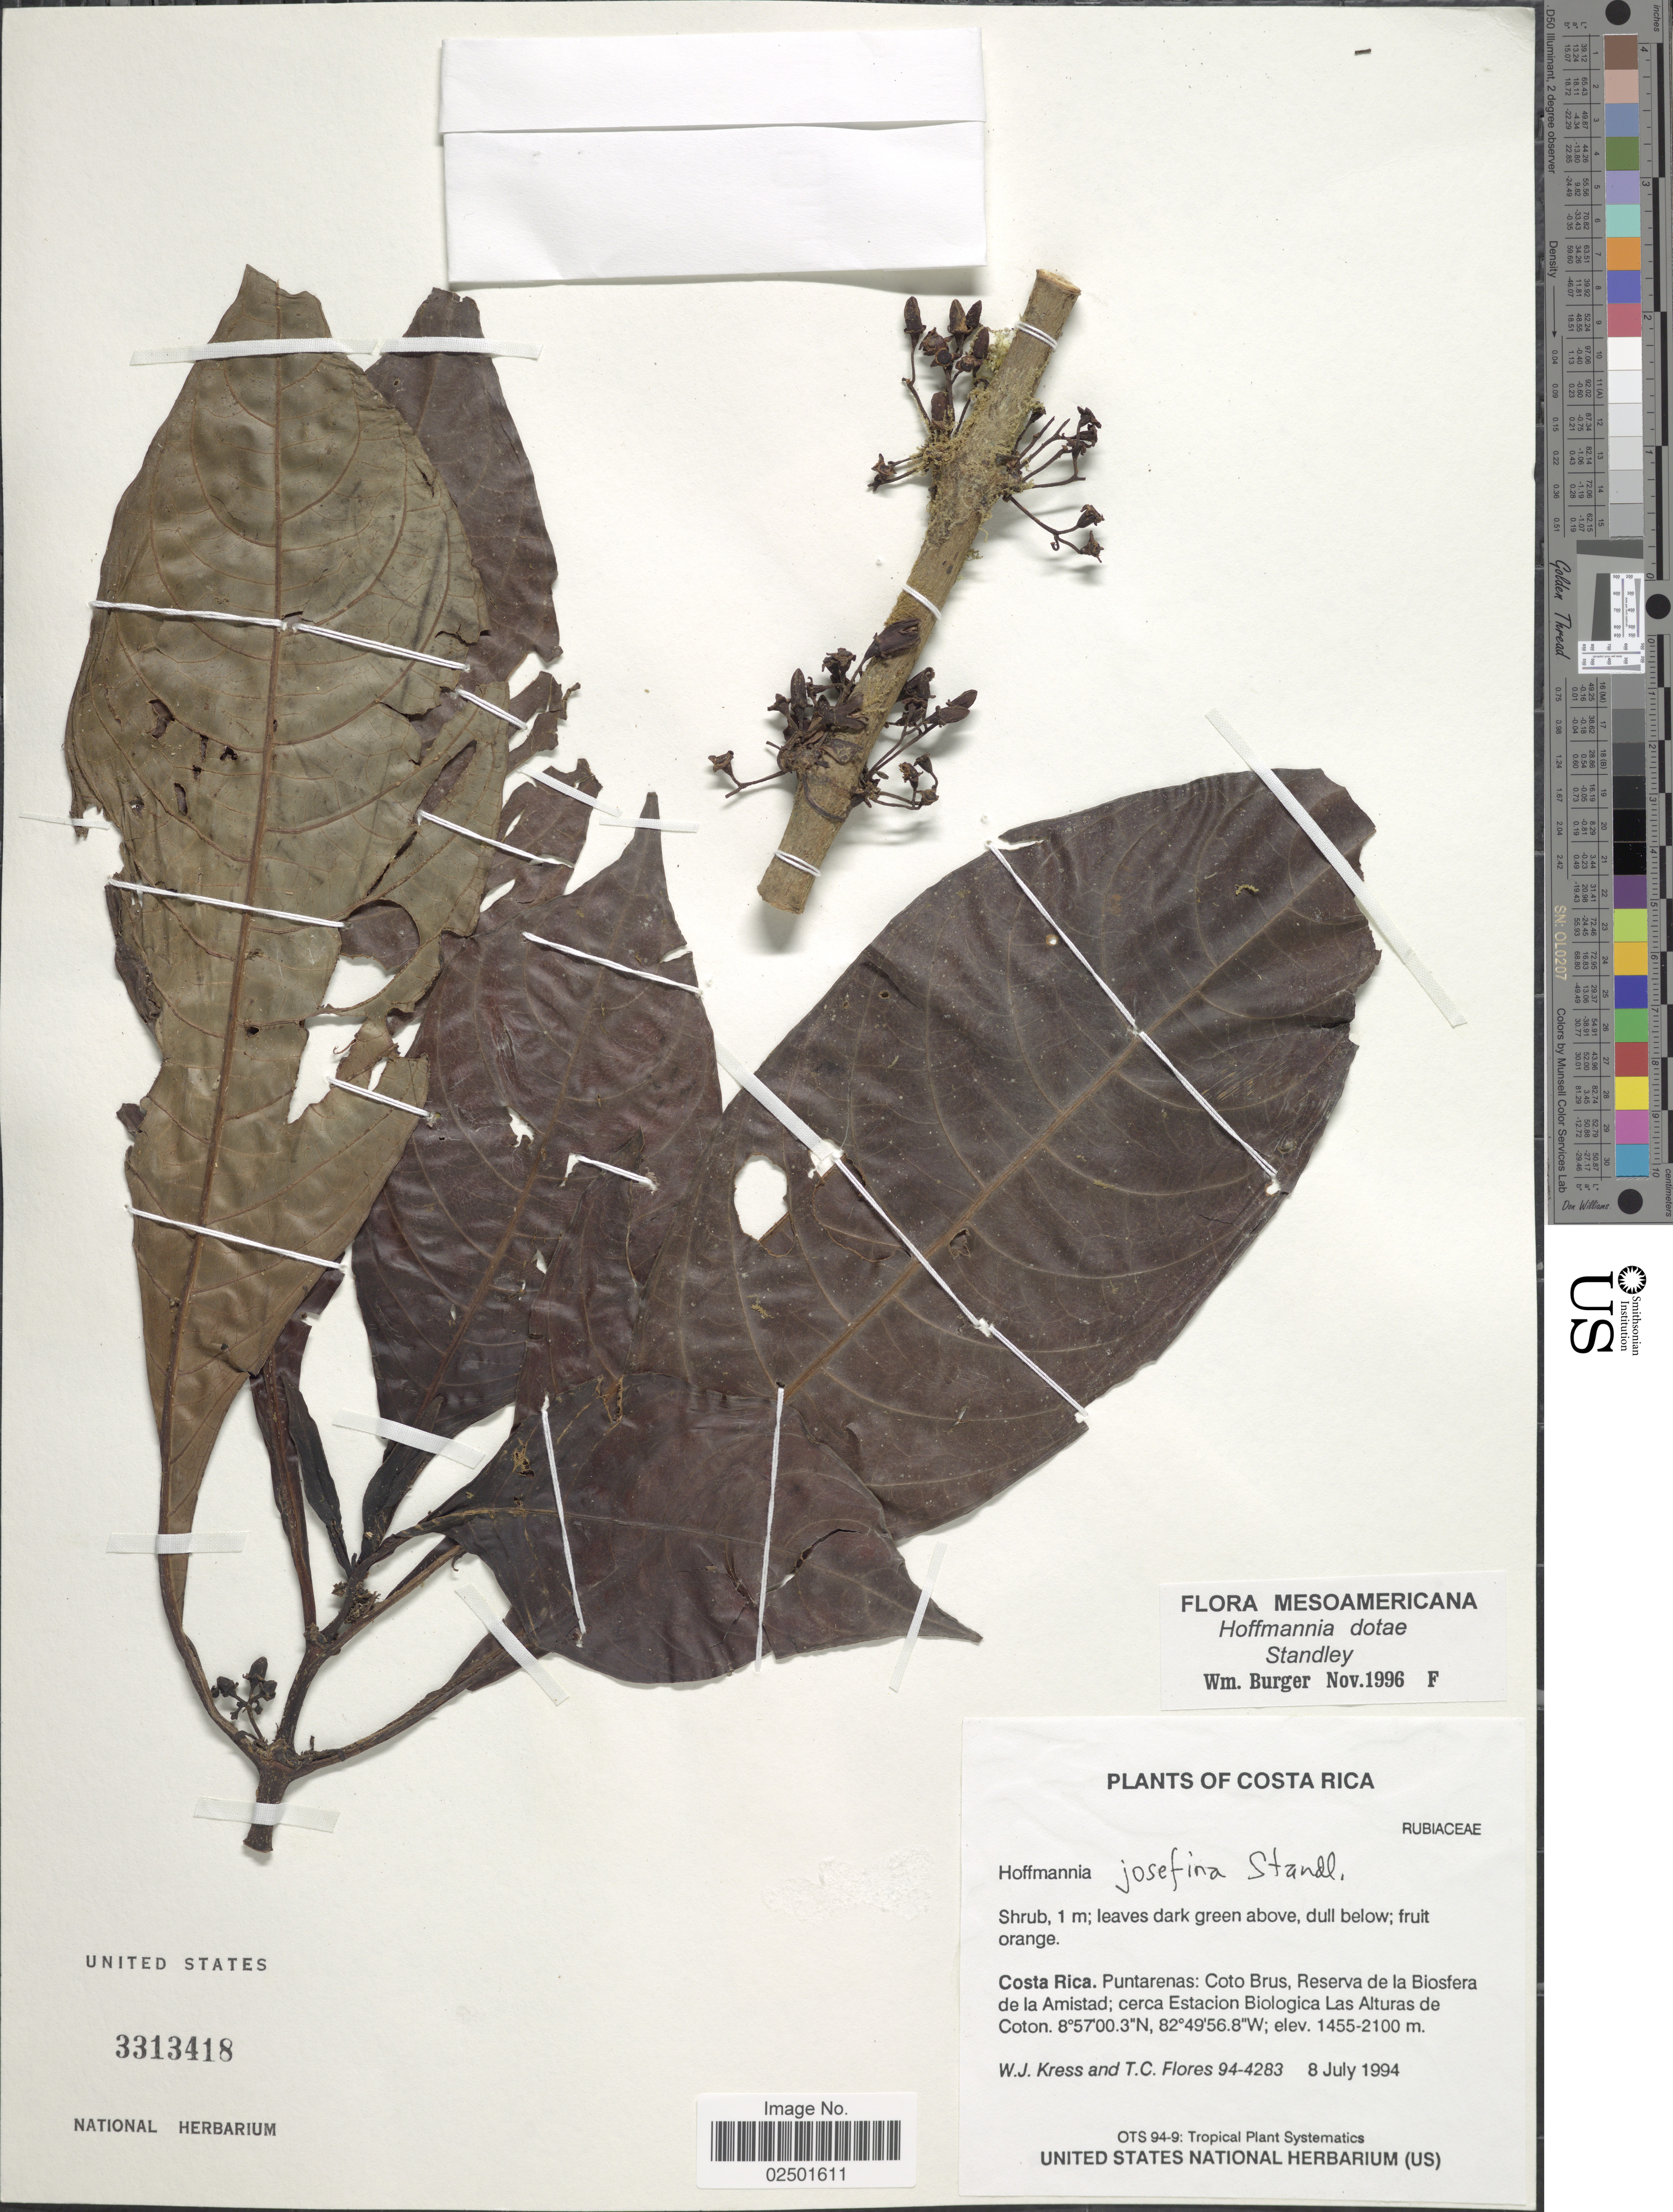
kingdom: Plantae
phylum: Tracheophyta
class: Magnoliopsida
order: Gentianales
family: Rubiaceae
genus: Hoffmannia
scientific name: Hoffmannia cuneatissima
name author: B.L. Rob.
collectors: W. J. Kress & T. C. Flores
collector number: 94-4283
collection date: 1994-07-08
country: Costa Rica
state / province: Puntarenas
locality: Coto Brus. Reserva de la Biosfera de la Amistad; cerca Estacion Biologica Las Alturas de Coton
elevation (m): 1455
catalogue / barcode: US 3313418